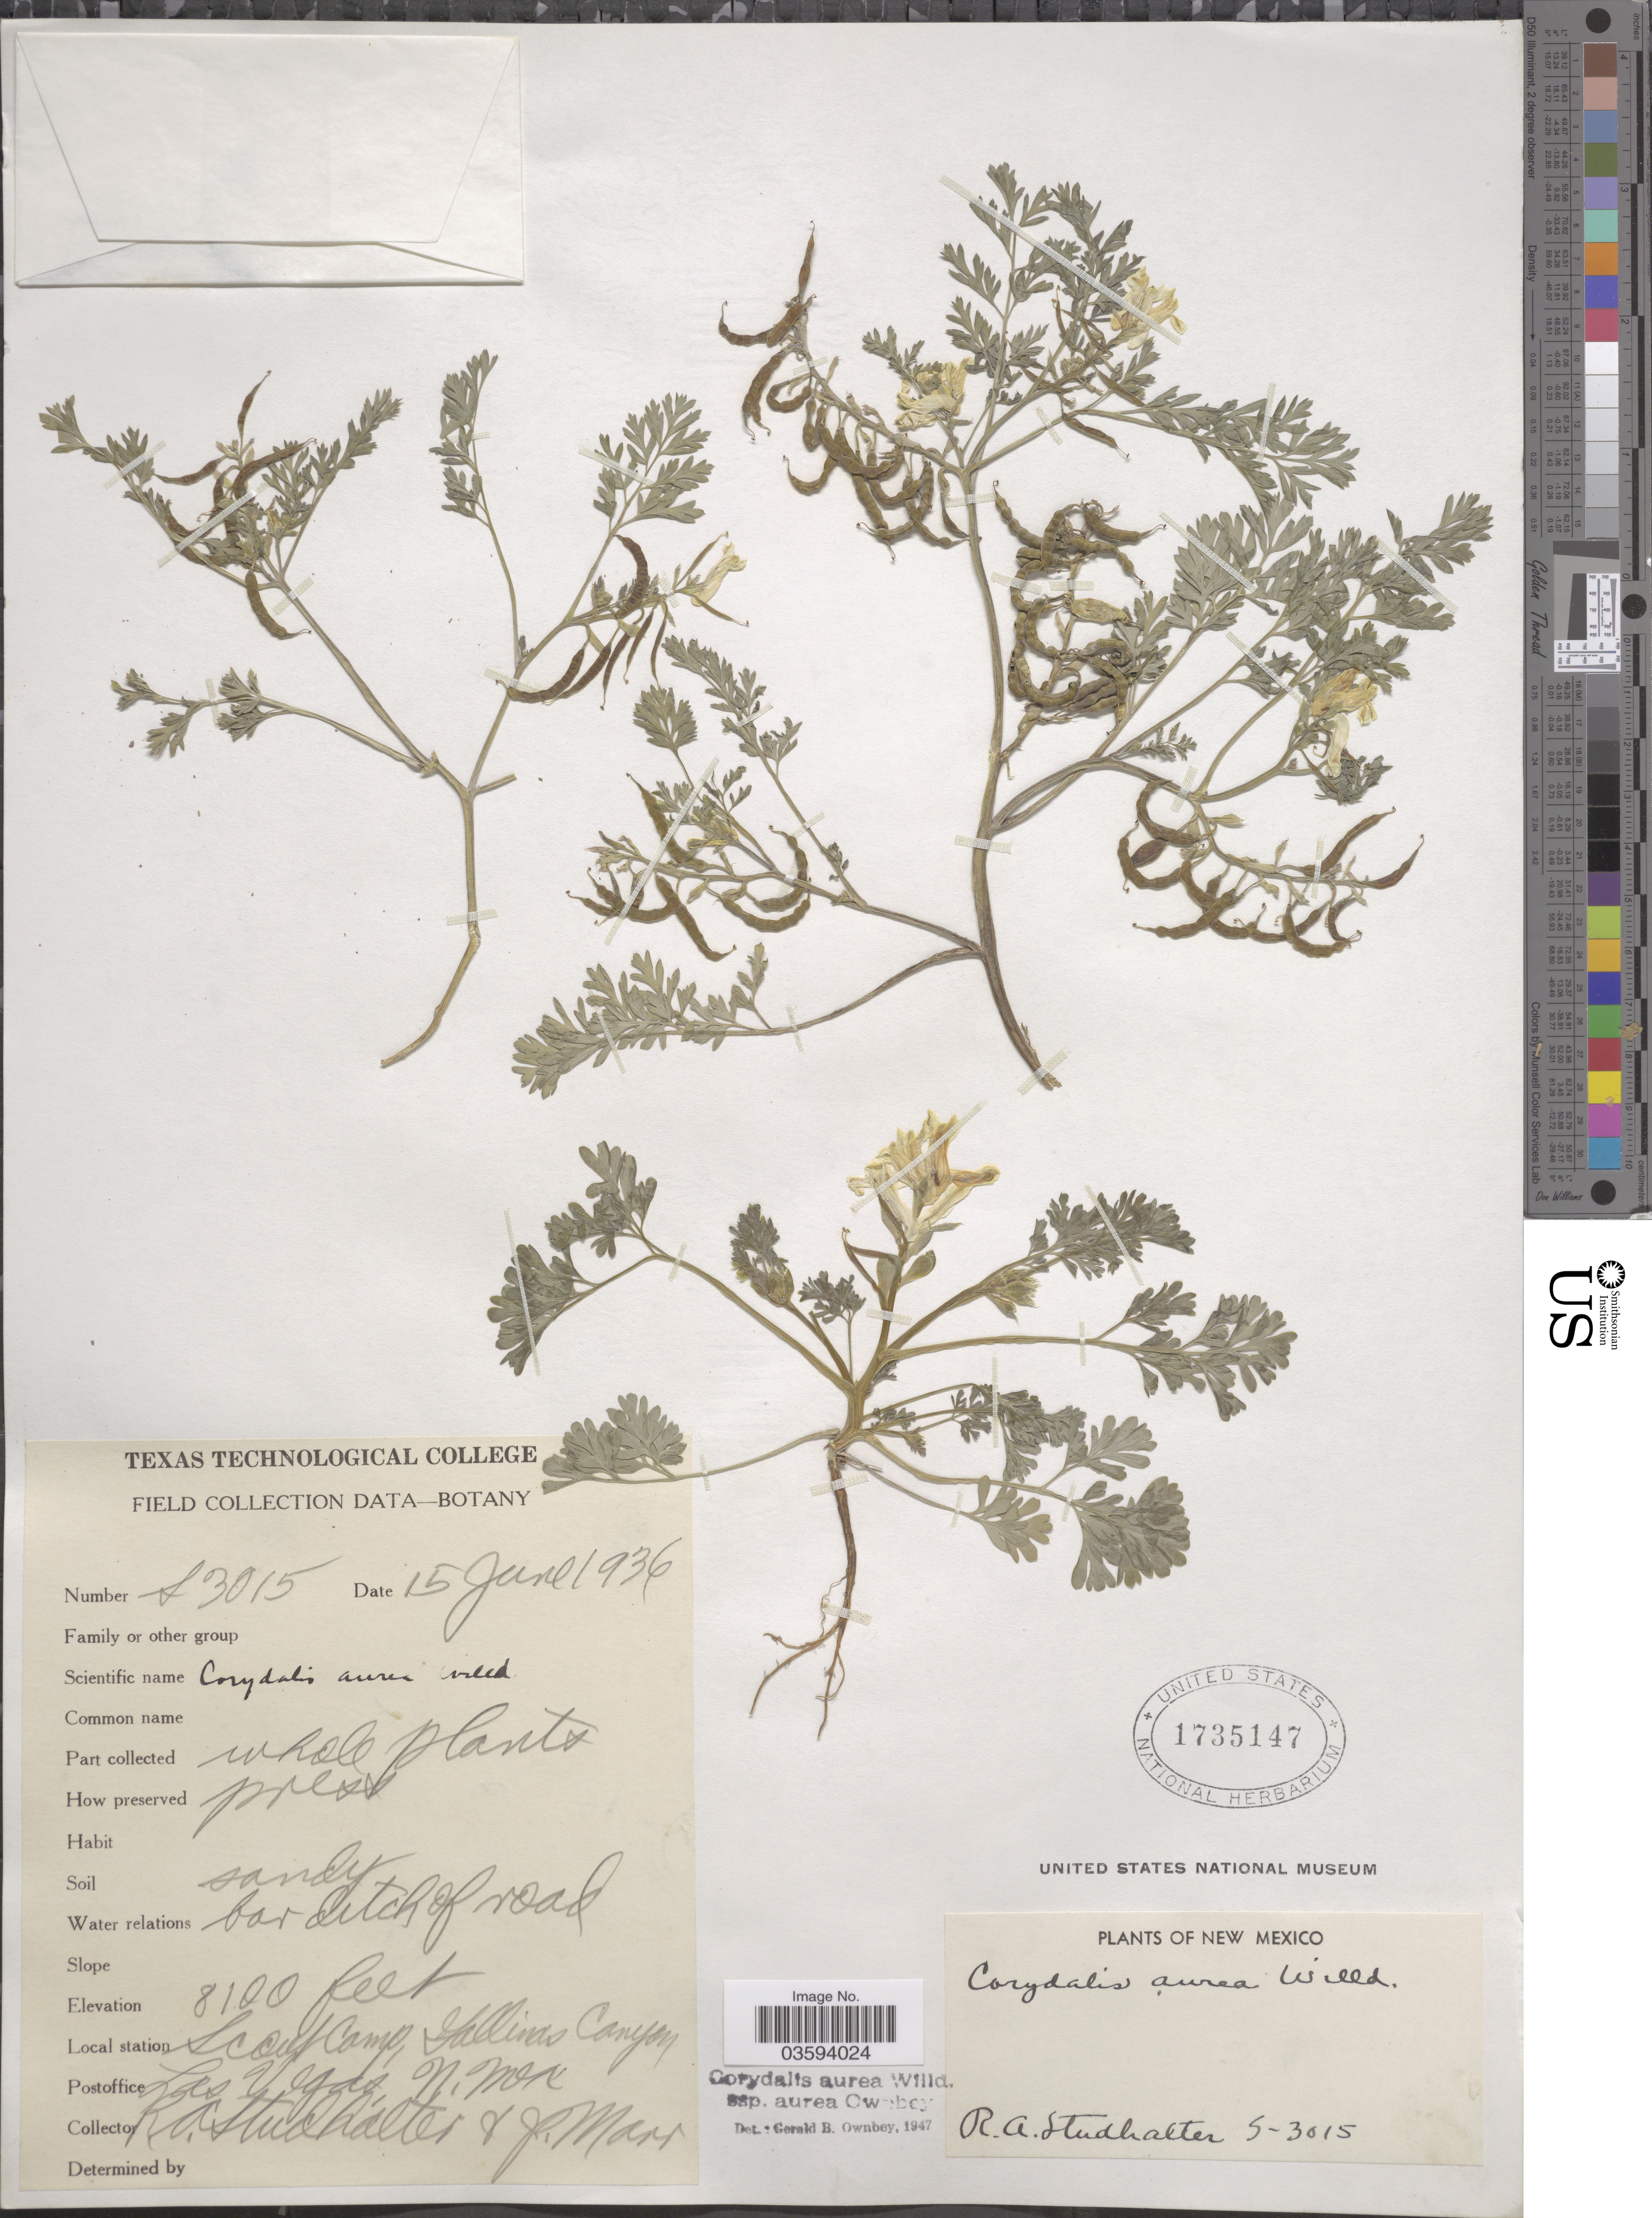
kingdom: Plantae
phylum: Tracheophyta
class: Magnoliopsida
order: Ranunculales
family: Papaveraceae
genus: Corydalis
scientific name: Corydalis aurea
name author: Willd.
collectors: R. Studhalter & J. Marr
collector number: S3015*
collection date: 1936-06-15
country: United States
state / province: New Mexico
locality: Scout Camp, Gallinas Canyon. Las Vegas.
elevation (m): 2469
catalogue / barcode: US 1735147